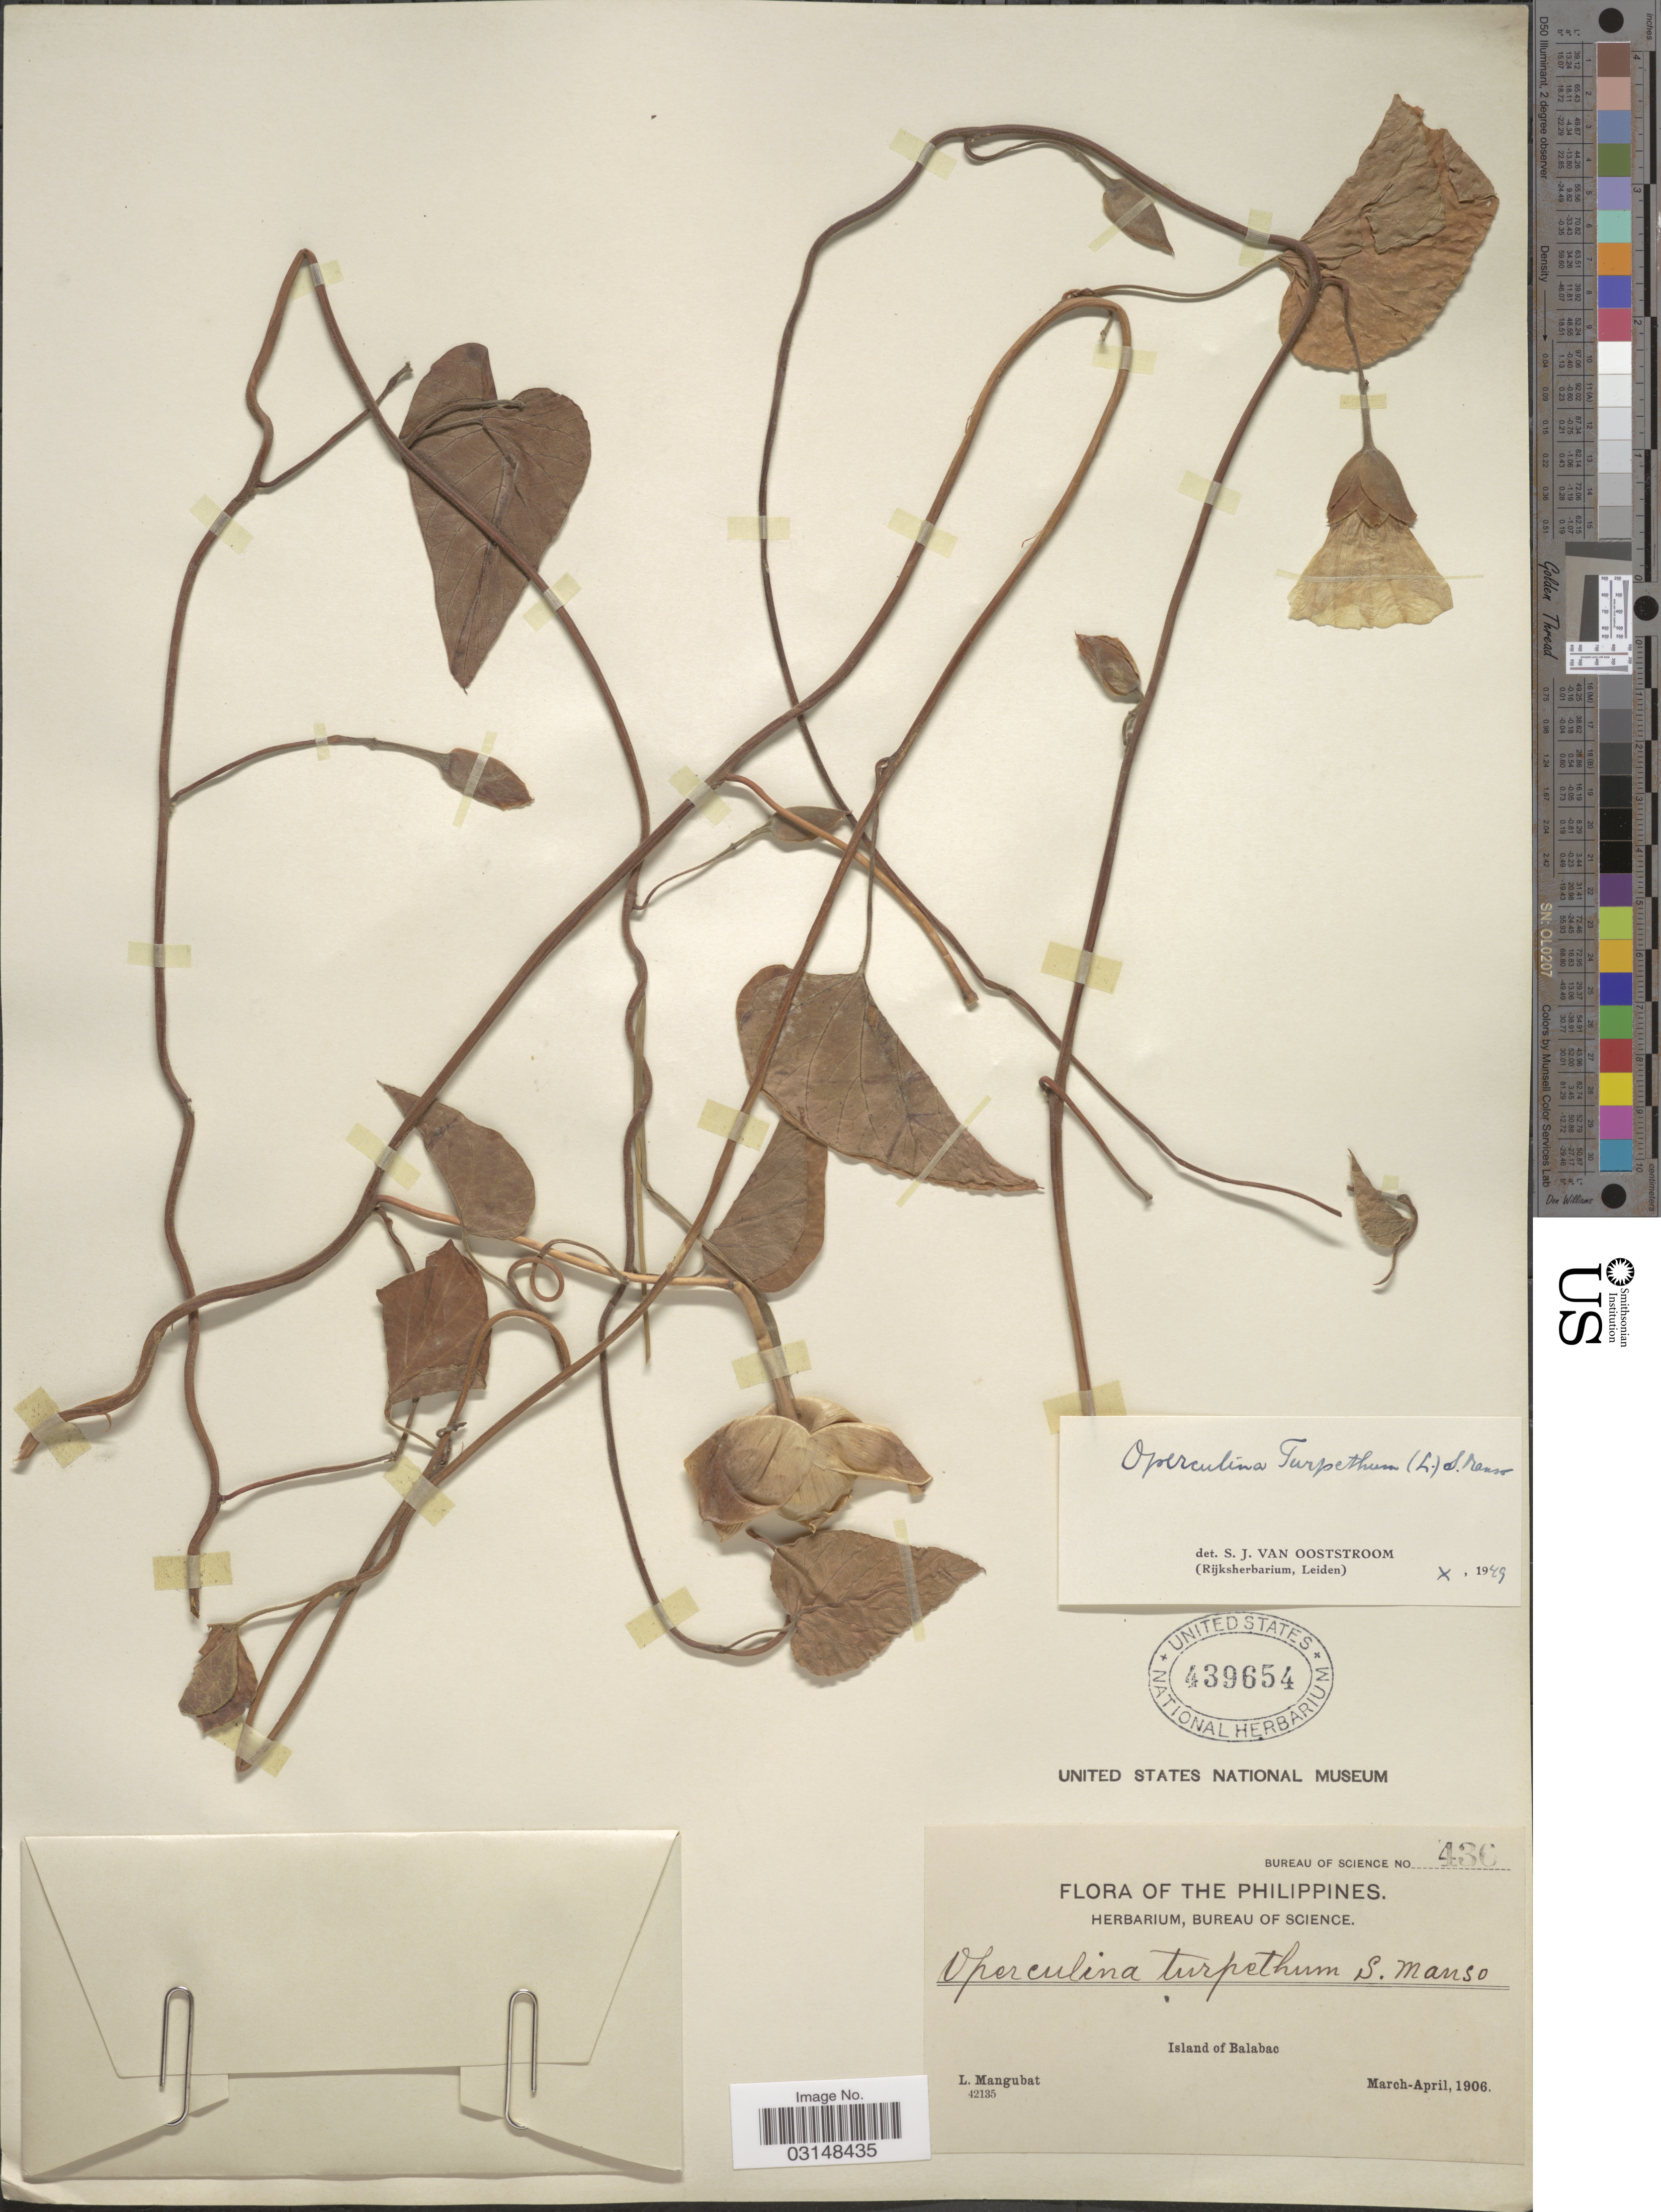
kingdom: Plantae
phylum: Tracheophyta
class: Magnoliopsida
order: Solanales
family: Convolvulaceae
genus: Operculina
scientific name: Operculina turpethum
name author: (L.) Silva Manso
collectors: L. Mangubat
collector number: Bureau of Science 436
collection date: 1906-03/1906-04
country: Philippines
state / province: Mimaropa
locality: Island of Balabac.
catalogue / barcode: US 439654